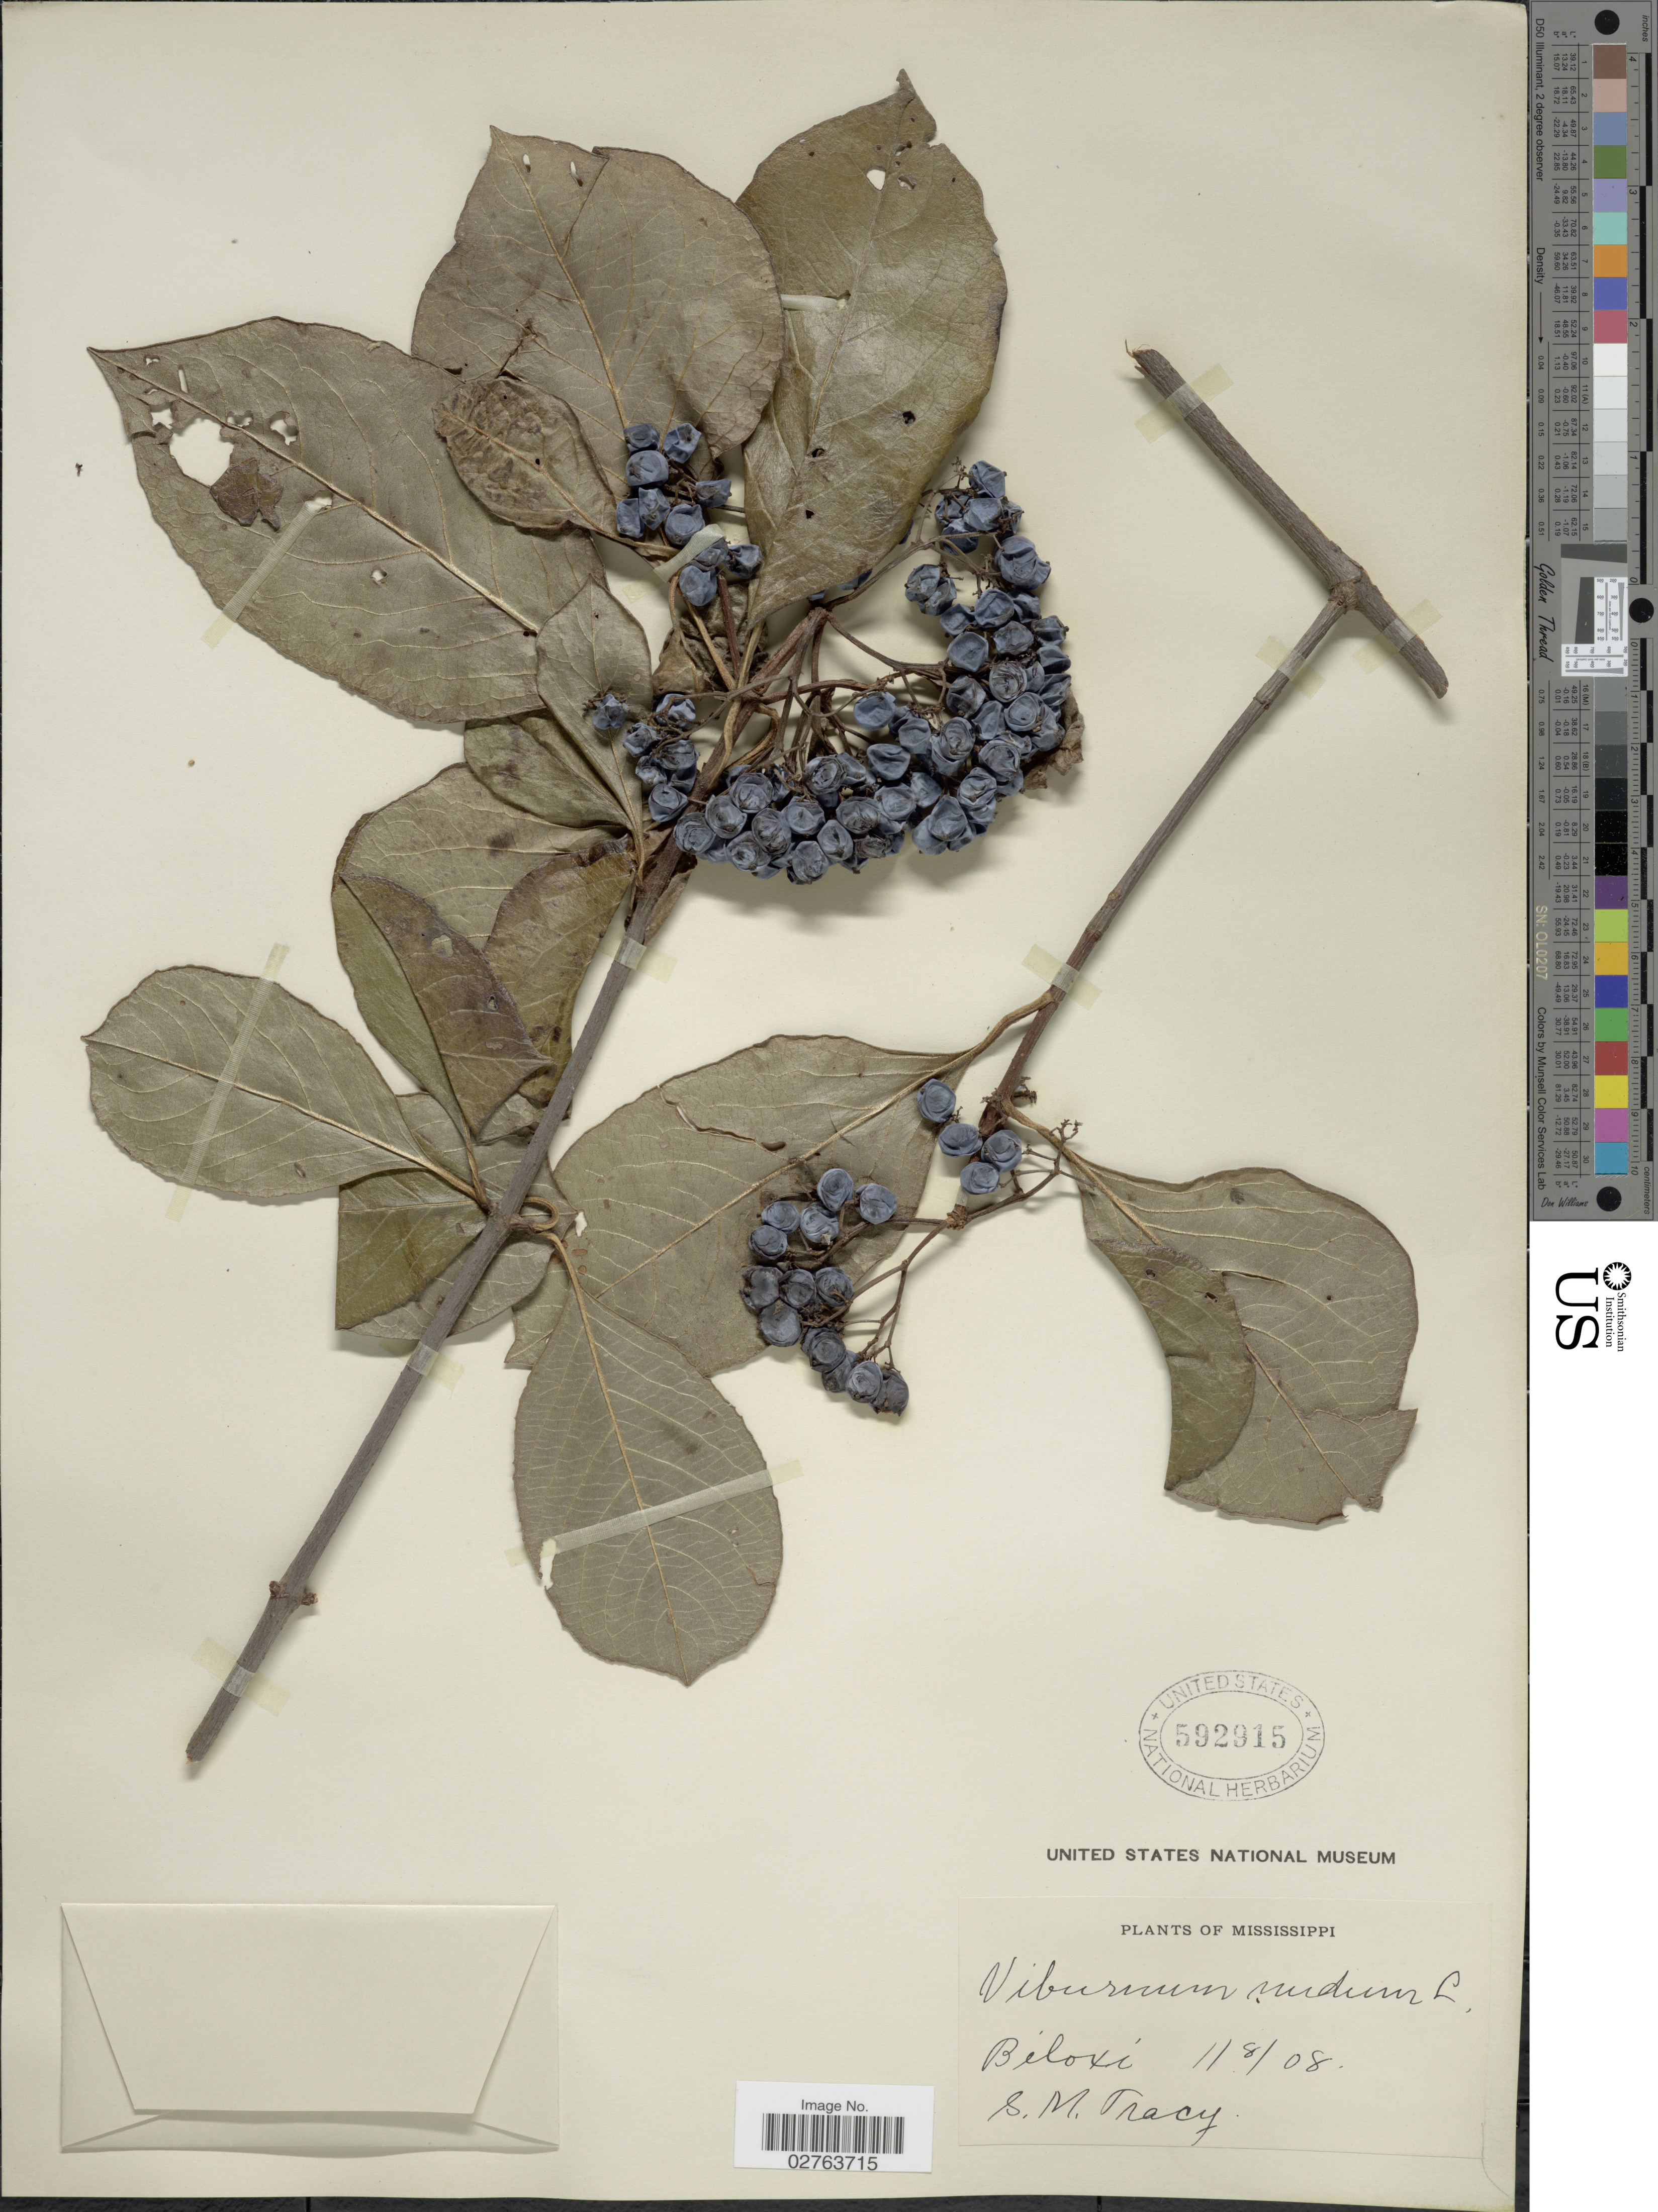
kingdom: Plantae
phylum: Tracheophyta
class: Magnoliopsida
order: Dipsacales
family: Viburnaceae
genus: Viburnum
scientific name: Viburnum nudum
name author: L.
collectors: S. M. Tracy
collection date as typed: Transcribed d/m/y: 1/8/8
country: United States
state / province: Mississippi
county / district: Harrison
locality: Biloxi.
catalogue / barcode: US 592915